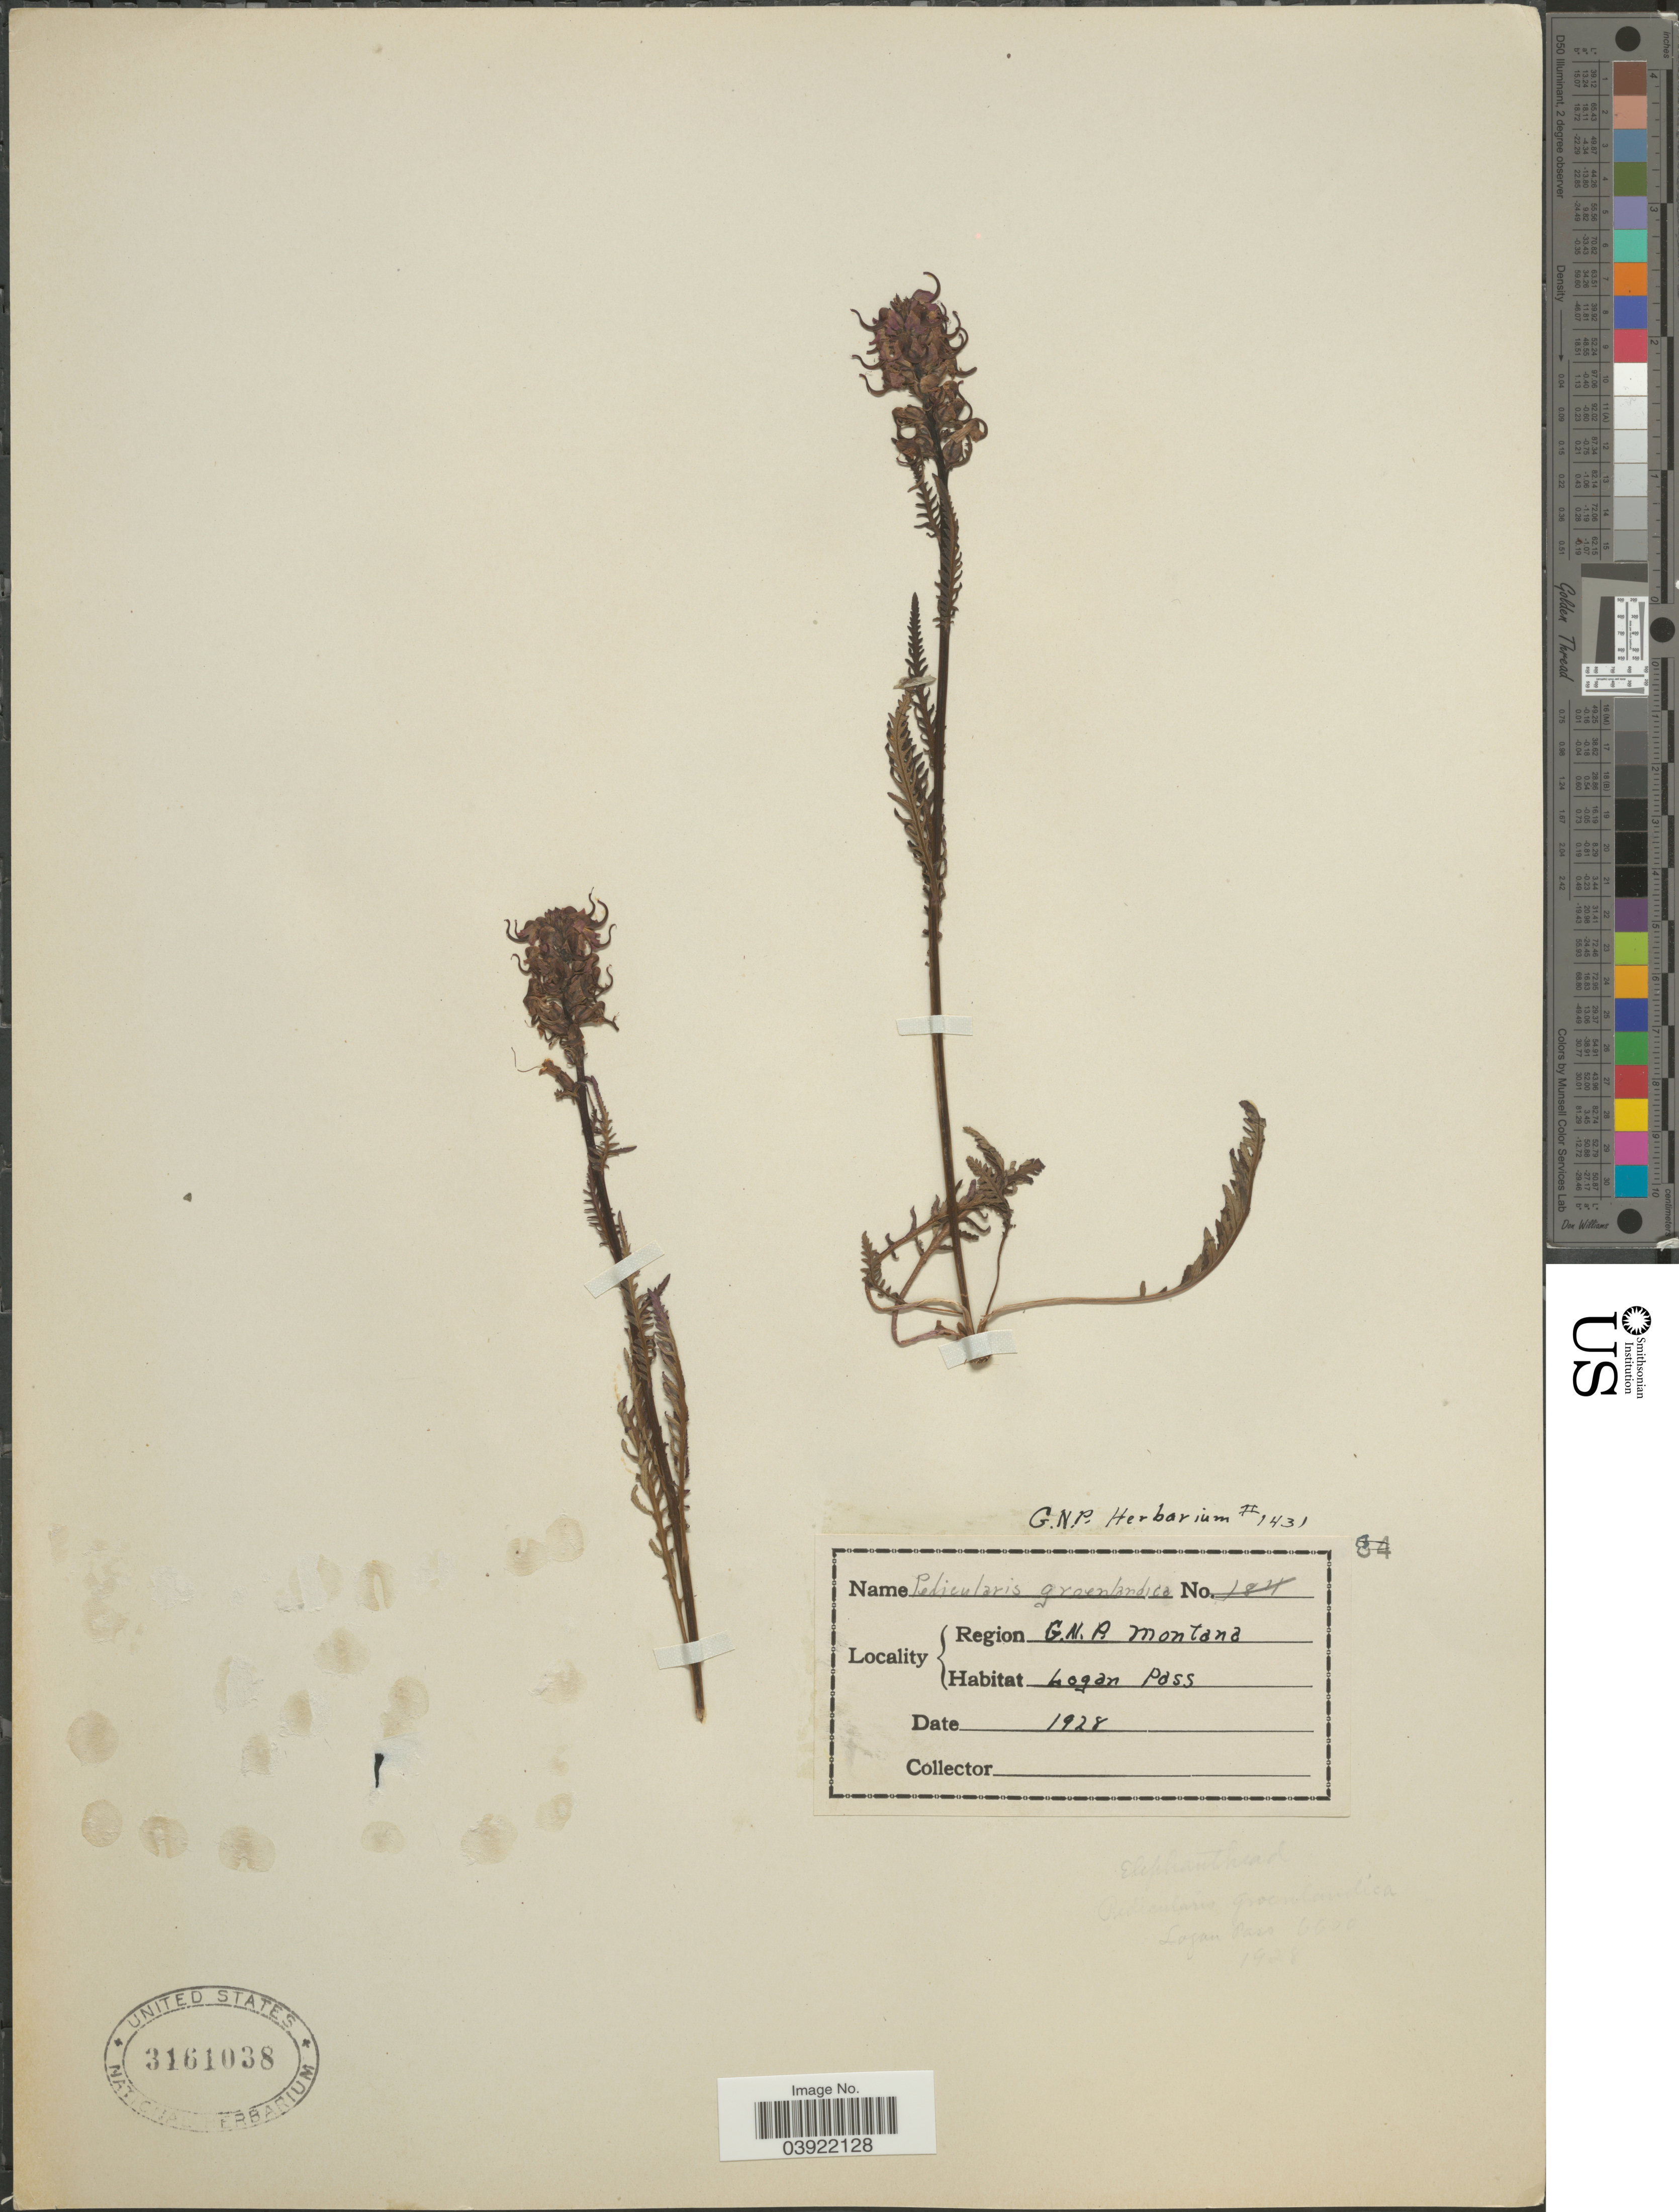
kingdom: Plantae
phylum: Tracheophyta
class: Magnoliopsida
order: Lamiales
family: Orobanchaceae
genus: Pedicularis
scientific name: Pedicularis groenlandica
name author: Retz.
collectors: ex herb. G. N. P.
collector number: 1431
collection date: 1928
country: United States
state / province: Montana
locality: Region G.N.P. Logan Pass.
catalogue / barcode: US 3161038